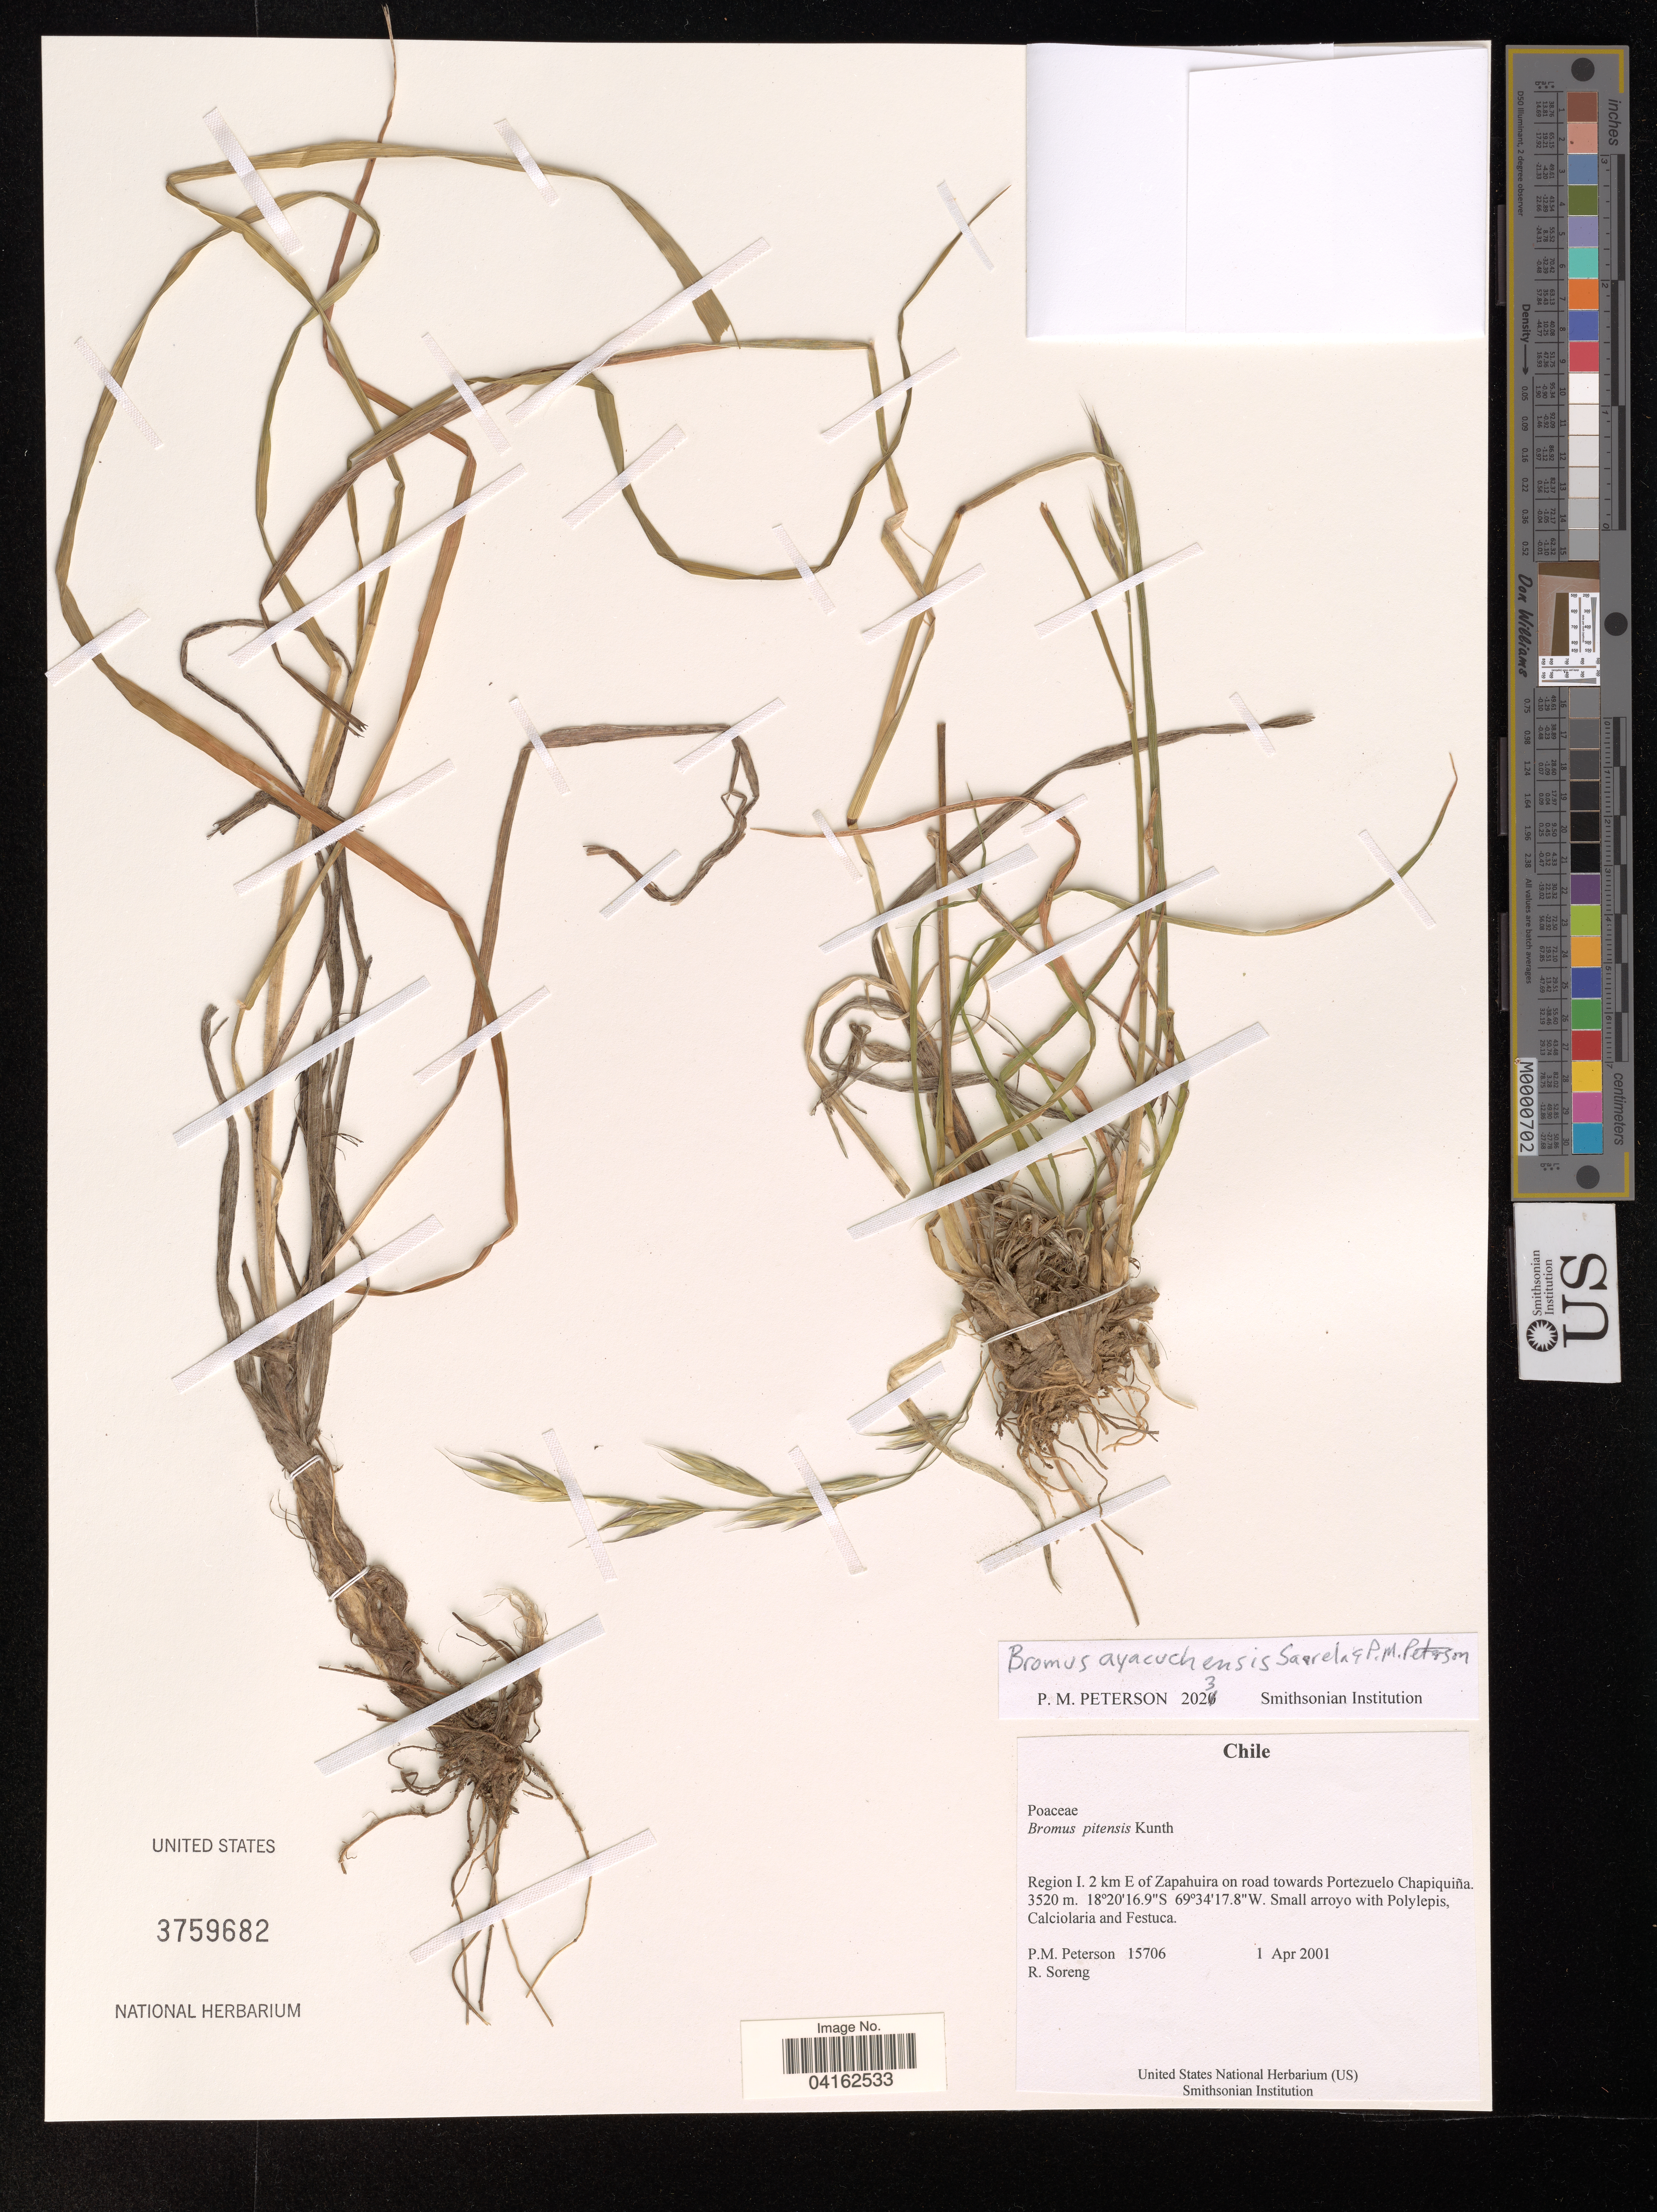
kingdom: Plantae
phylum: Tracheophyta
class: Liliopsida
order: Poales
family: Poaceae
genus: Bromus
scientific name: Bromus ayacuchensis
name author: Saarela & P.M. Peterson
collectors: P. M. Peterson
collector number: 15706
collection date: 2001-04-01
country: Chile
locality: Region I. 2 km E of Zapahuira on road towards Portezuelo Chapiquiña.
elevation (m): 3520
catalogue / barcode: US 3759682